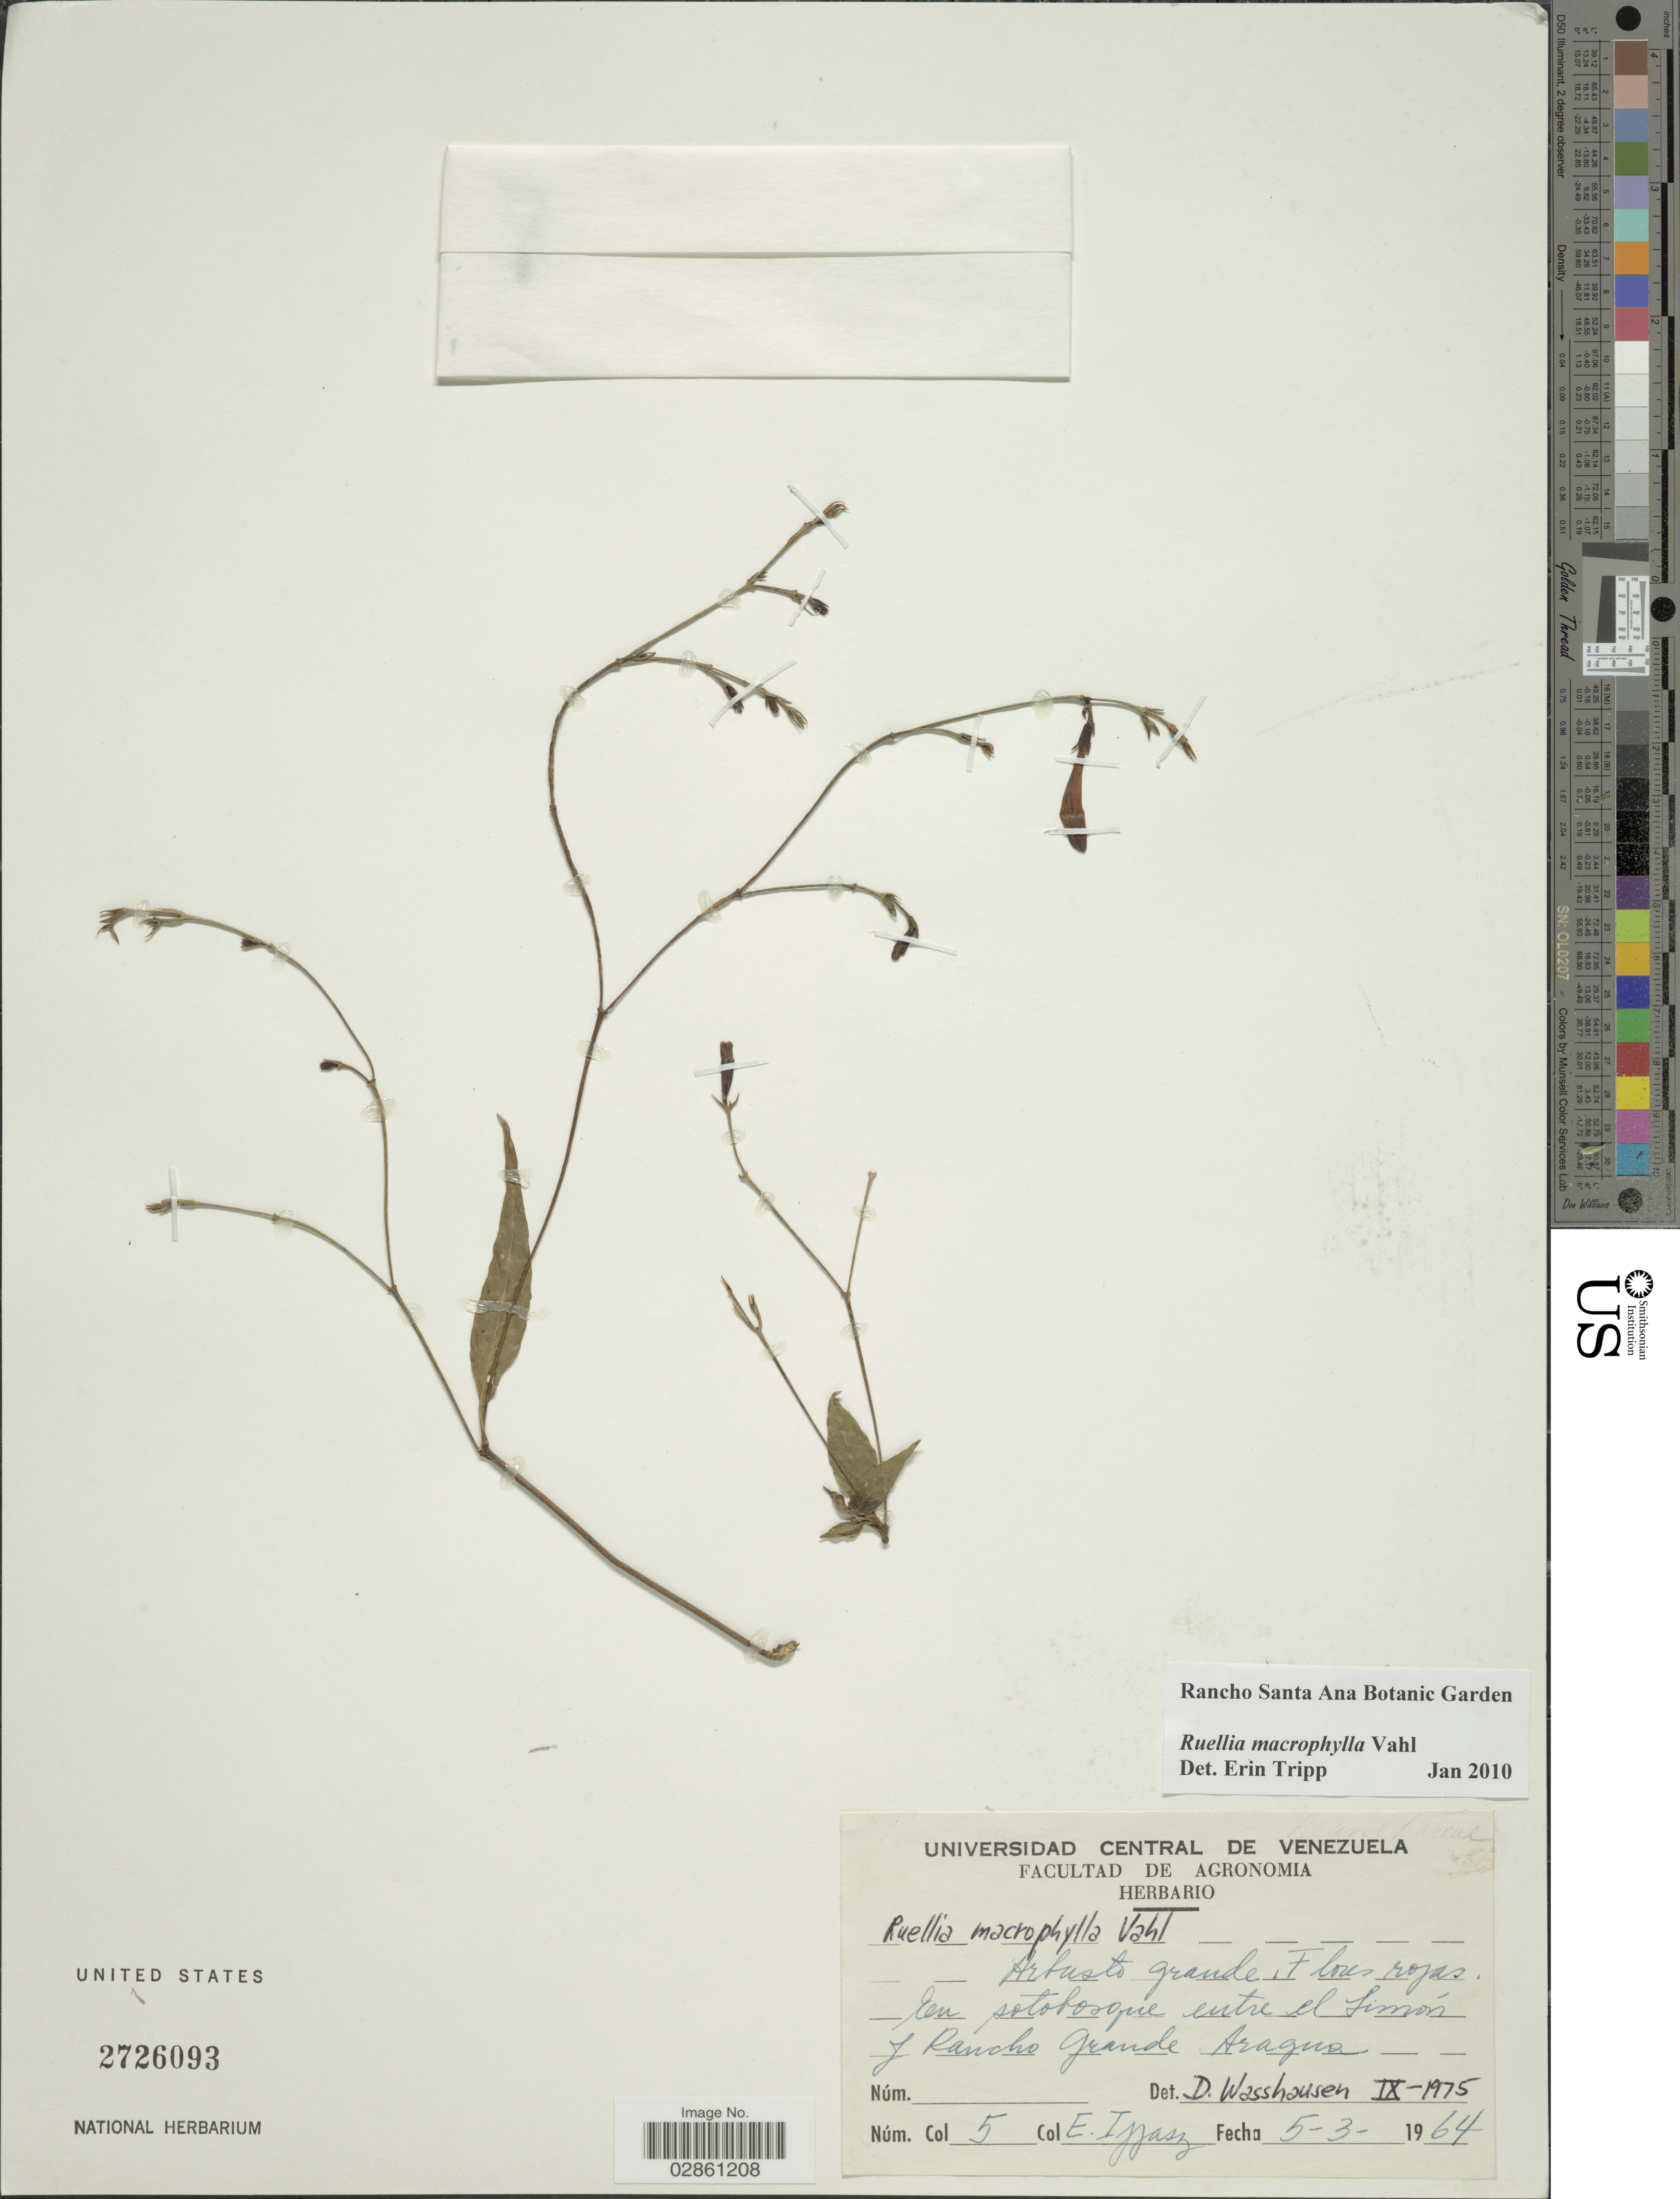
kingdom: Plantae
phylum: Tracheophyta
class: Magnoliopsida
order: Lamiales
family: Acanthaceae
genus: Ruellia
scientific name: Ruellia macrophylla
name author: Vahl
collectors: E. Ijjasz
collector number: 5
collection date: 1964-03-05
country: Venezuela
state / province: Aragua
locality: En sotobosque entre el Limón y Rancho Grande Aragua.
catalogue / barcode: US 2726093